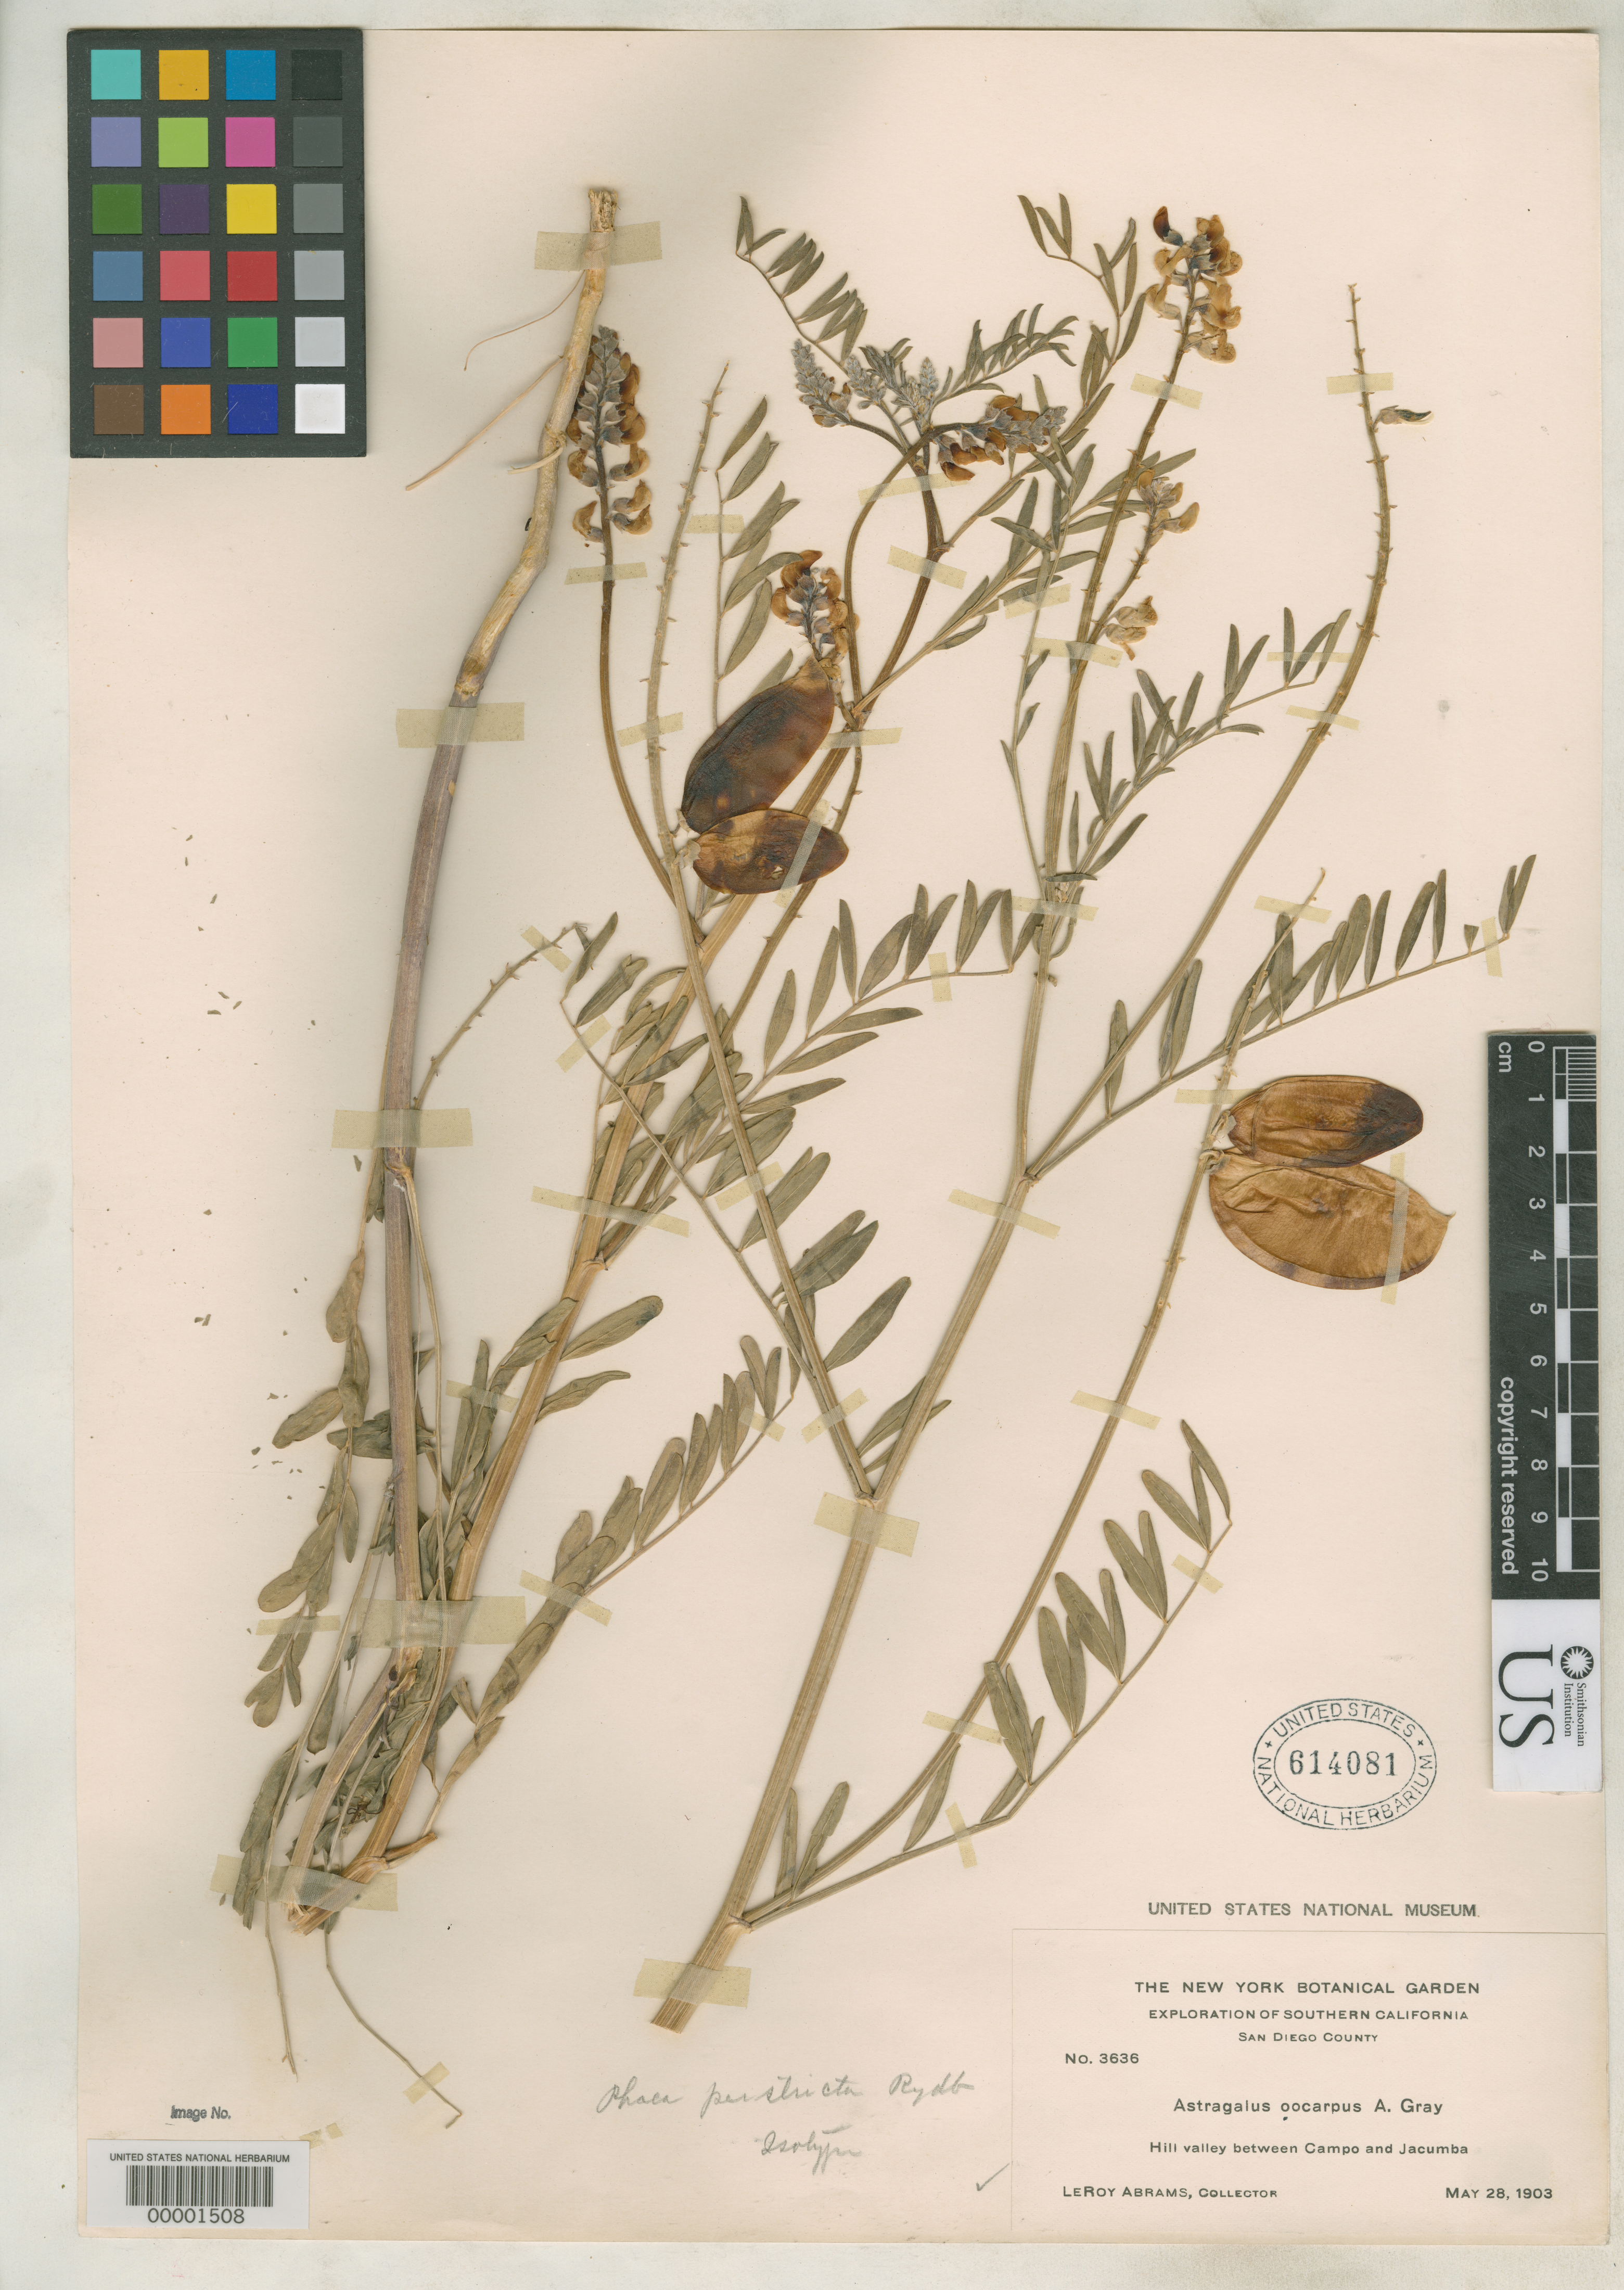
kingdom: Plantae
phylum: Tracheophyta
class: Magnoliopsida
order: Fabales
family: Fabaceae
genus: Phaca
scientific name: Phaca perstricta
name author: Rydb.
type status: Isotype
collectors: L. Abrams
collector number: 3636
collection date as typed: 28 May 1903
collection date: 1903-05-28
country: United States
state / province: California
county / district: San Diego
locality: Between Campo and Jacumba.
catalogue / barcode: US 614081